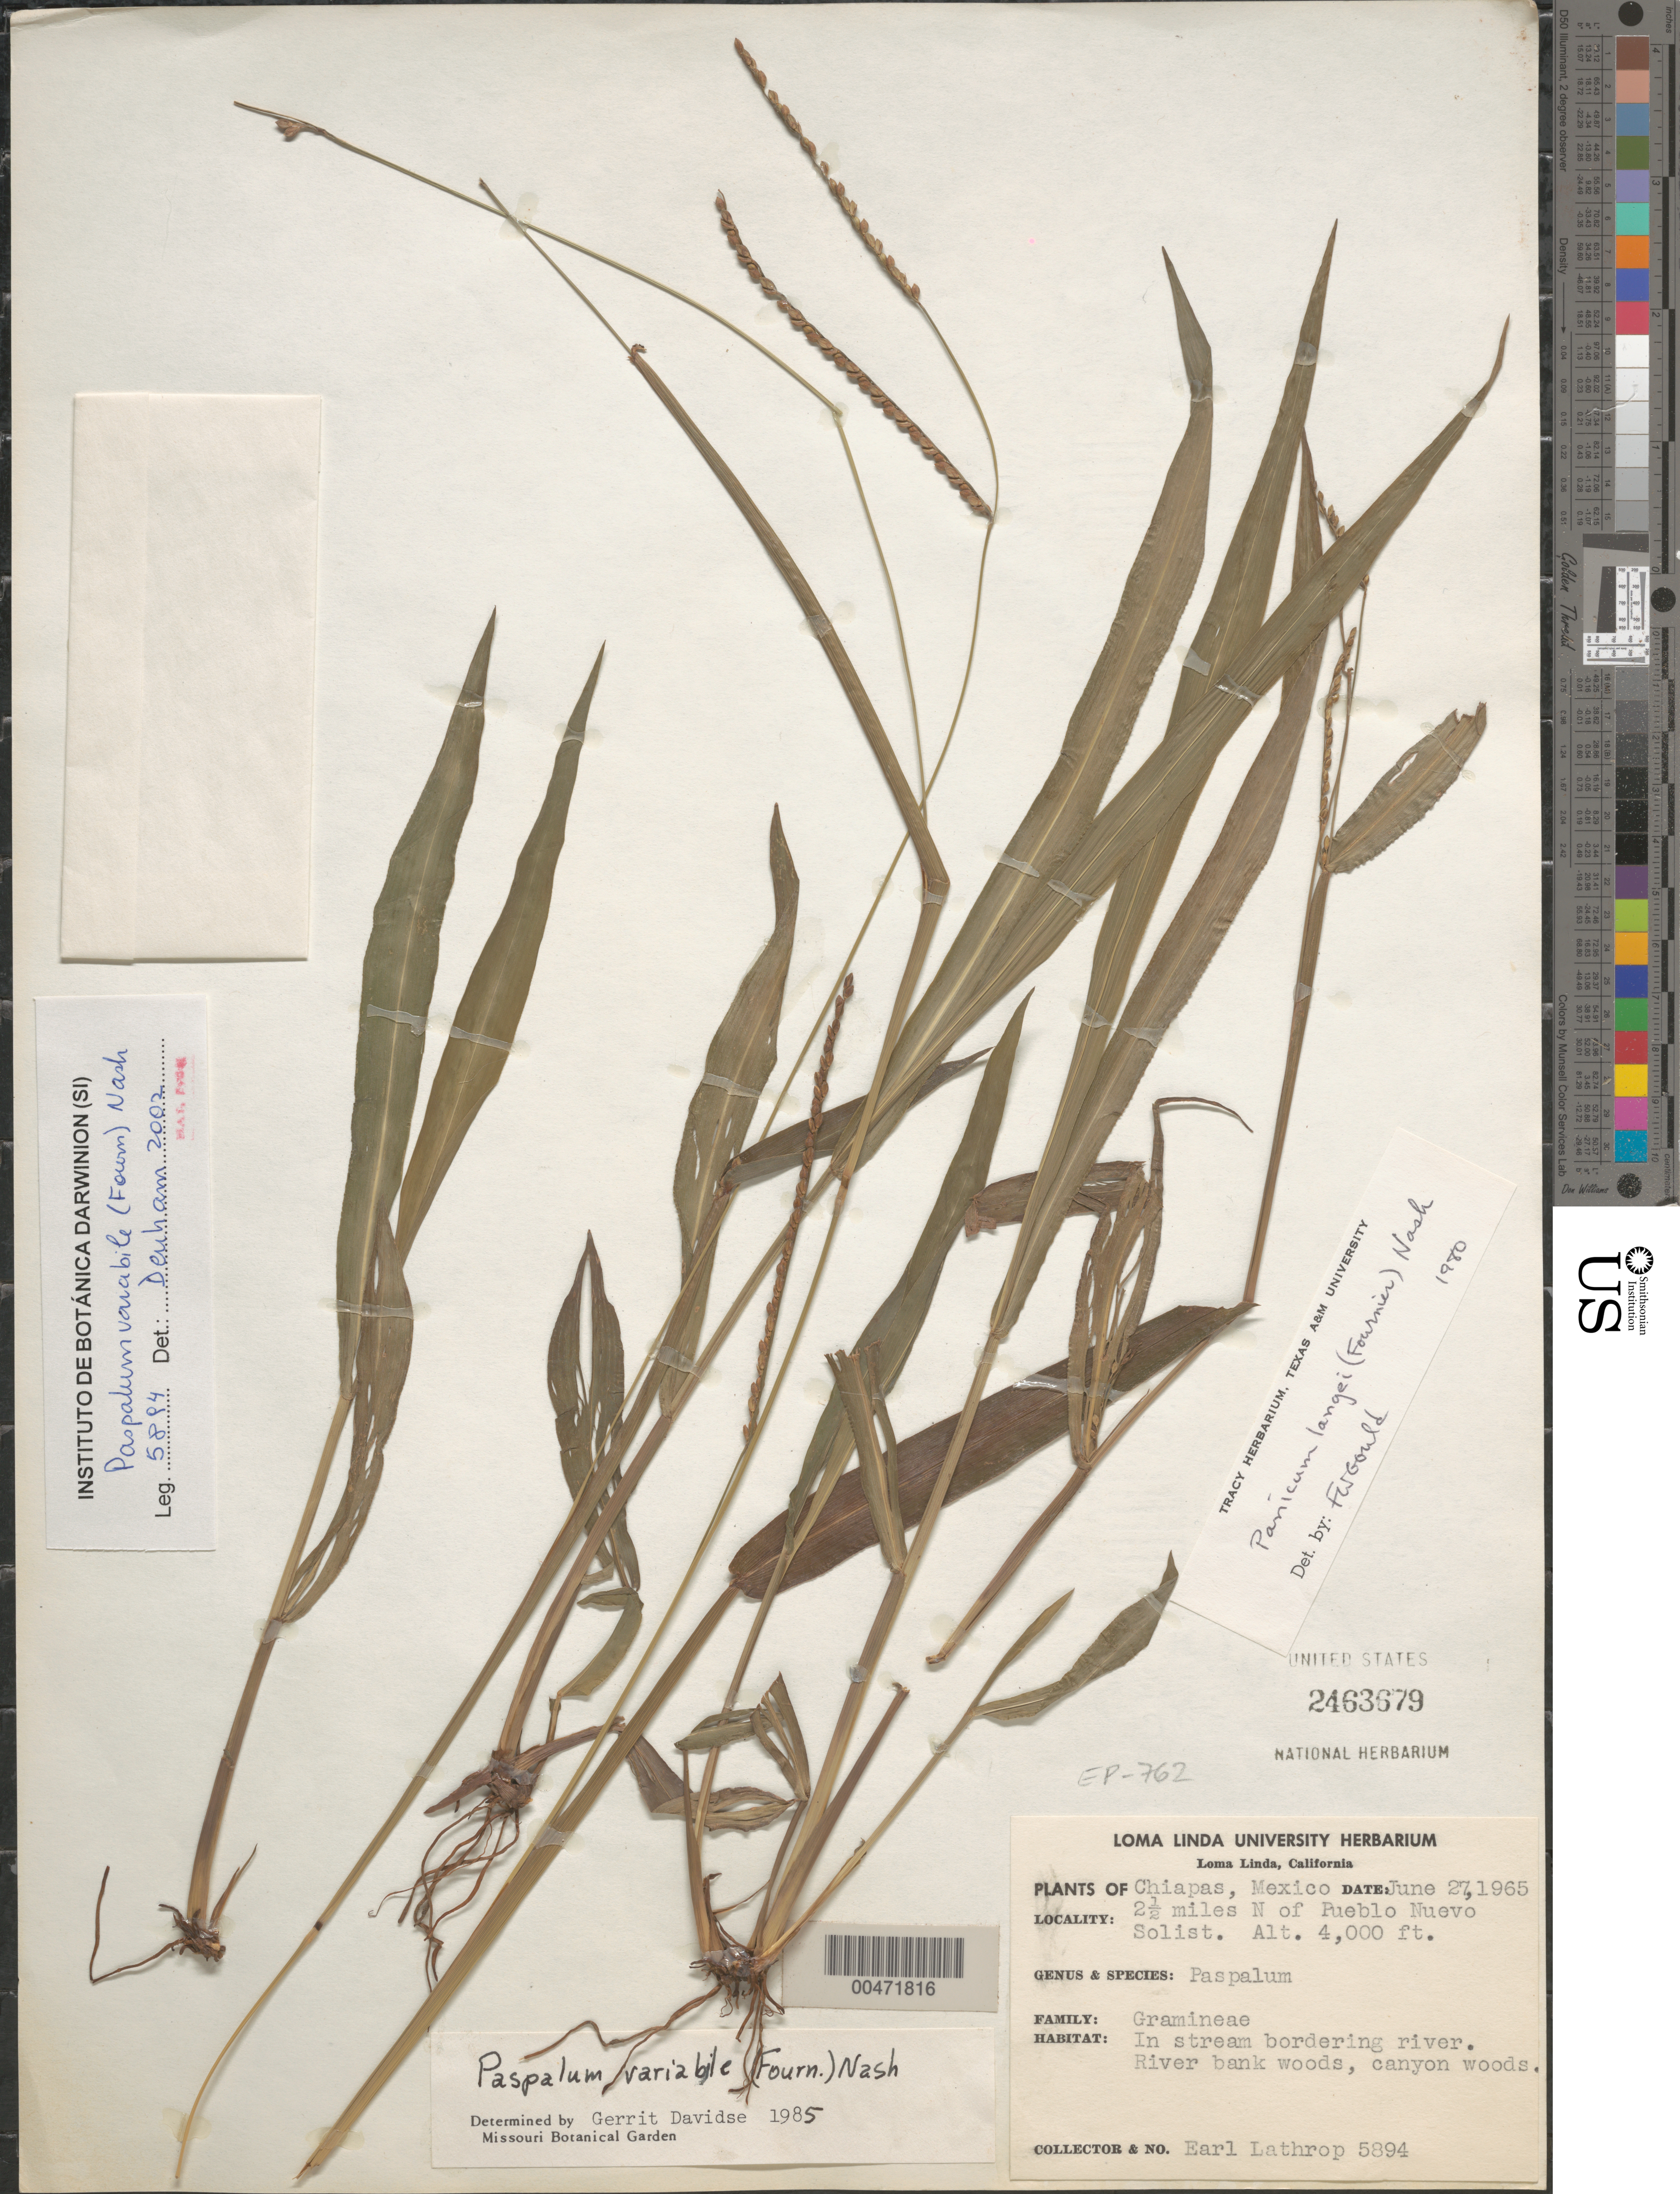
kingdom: Plantae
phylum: Tracheophyta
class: Liliopsida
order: Poales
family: Poaceae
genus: Paspalum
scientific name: Paspalum variabile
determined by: Davidse, Gerrit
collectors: E. W. Lathrop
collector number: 5894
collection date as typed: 27 Jun 1965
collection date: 1965-06-27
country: Mexico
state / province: Chiapas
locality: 2.5 mi N of Pueblo Nuevo Solistahuacán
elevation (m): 1219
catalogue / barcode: US 2463679